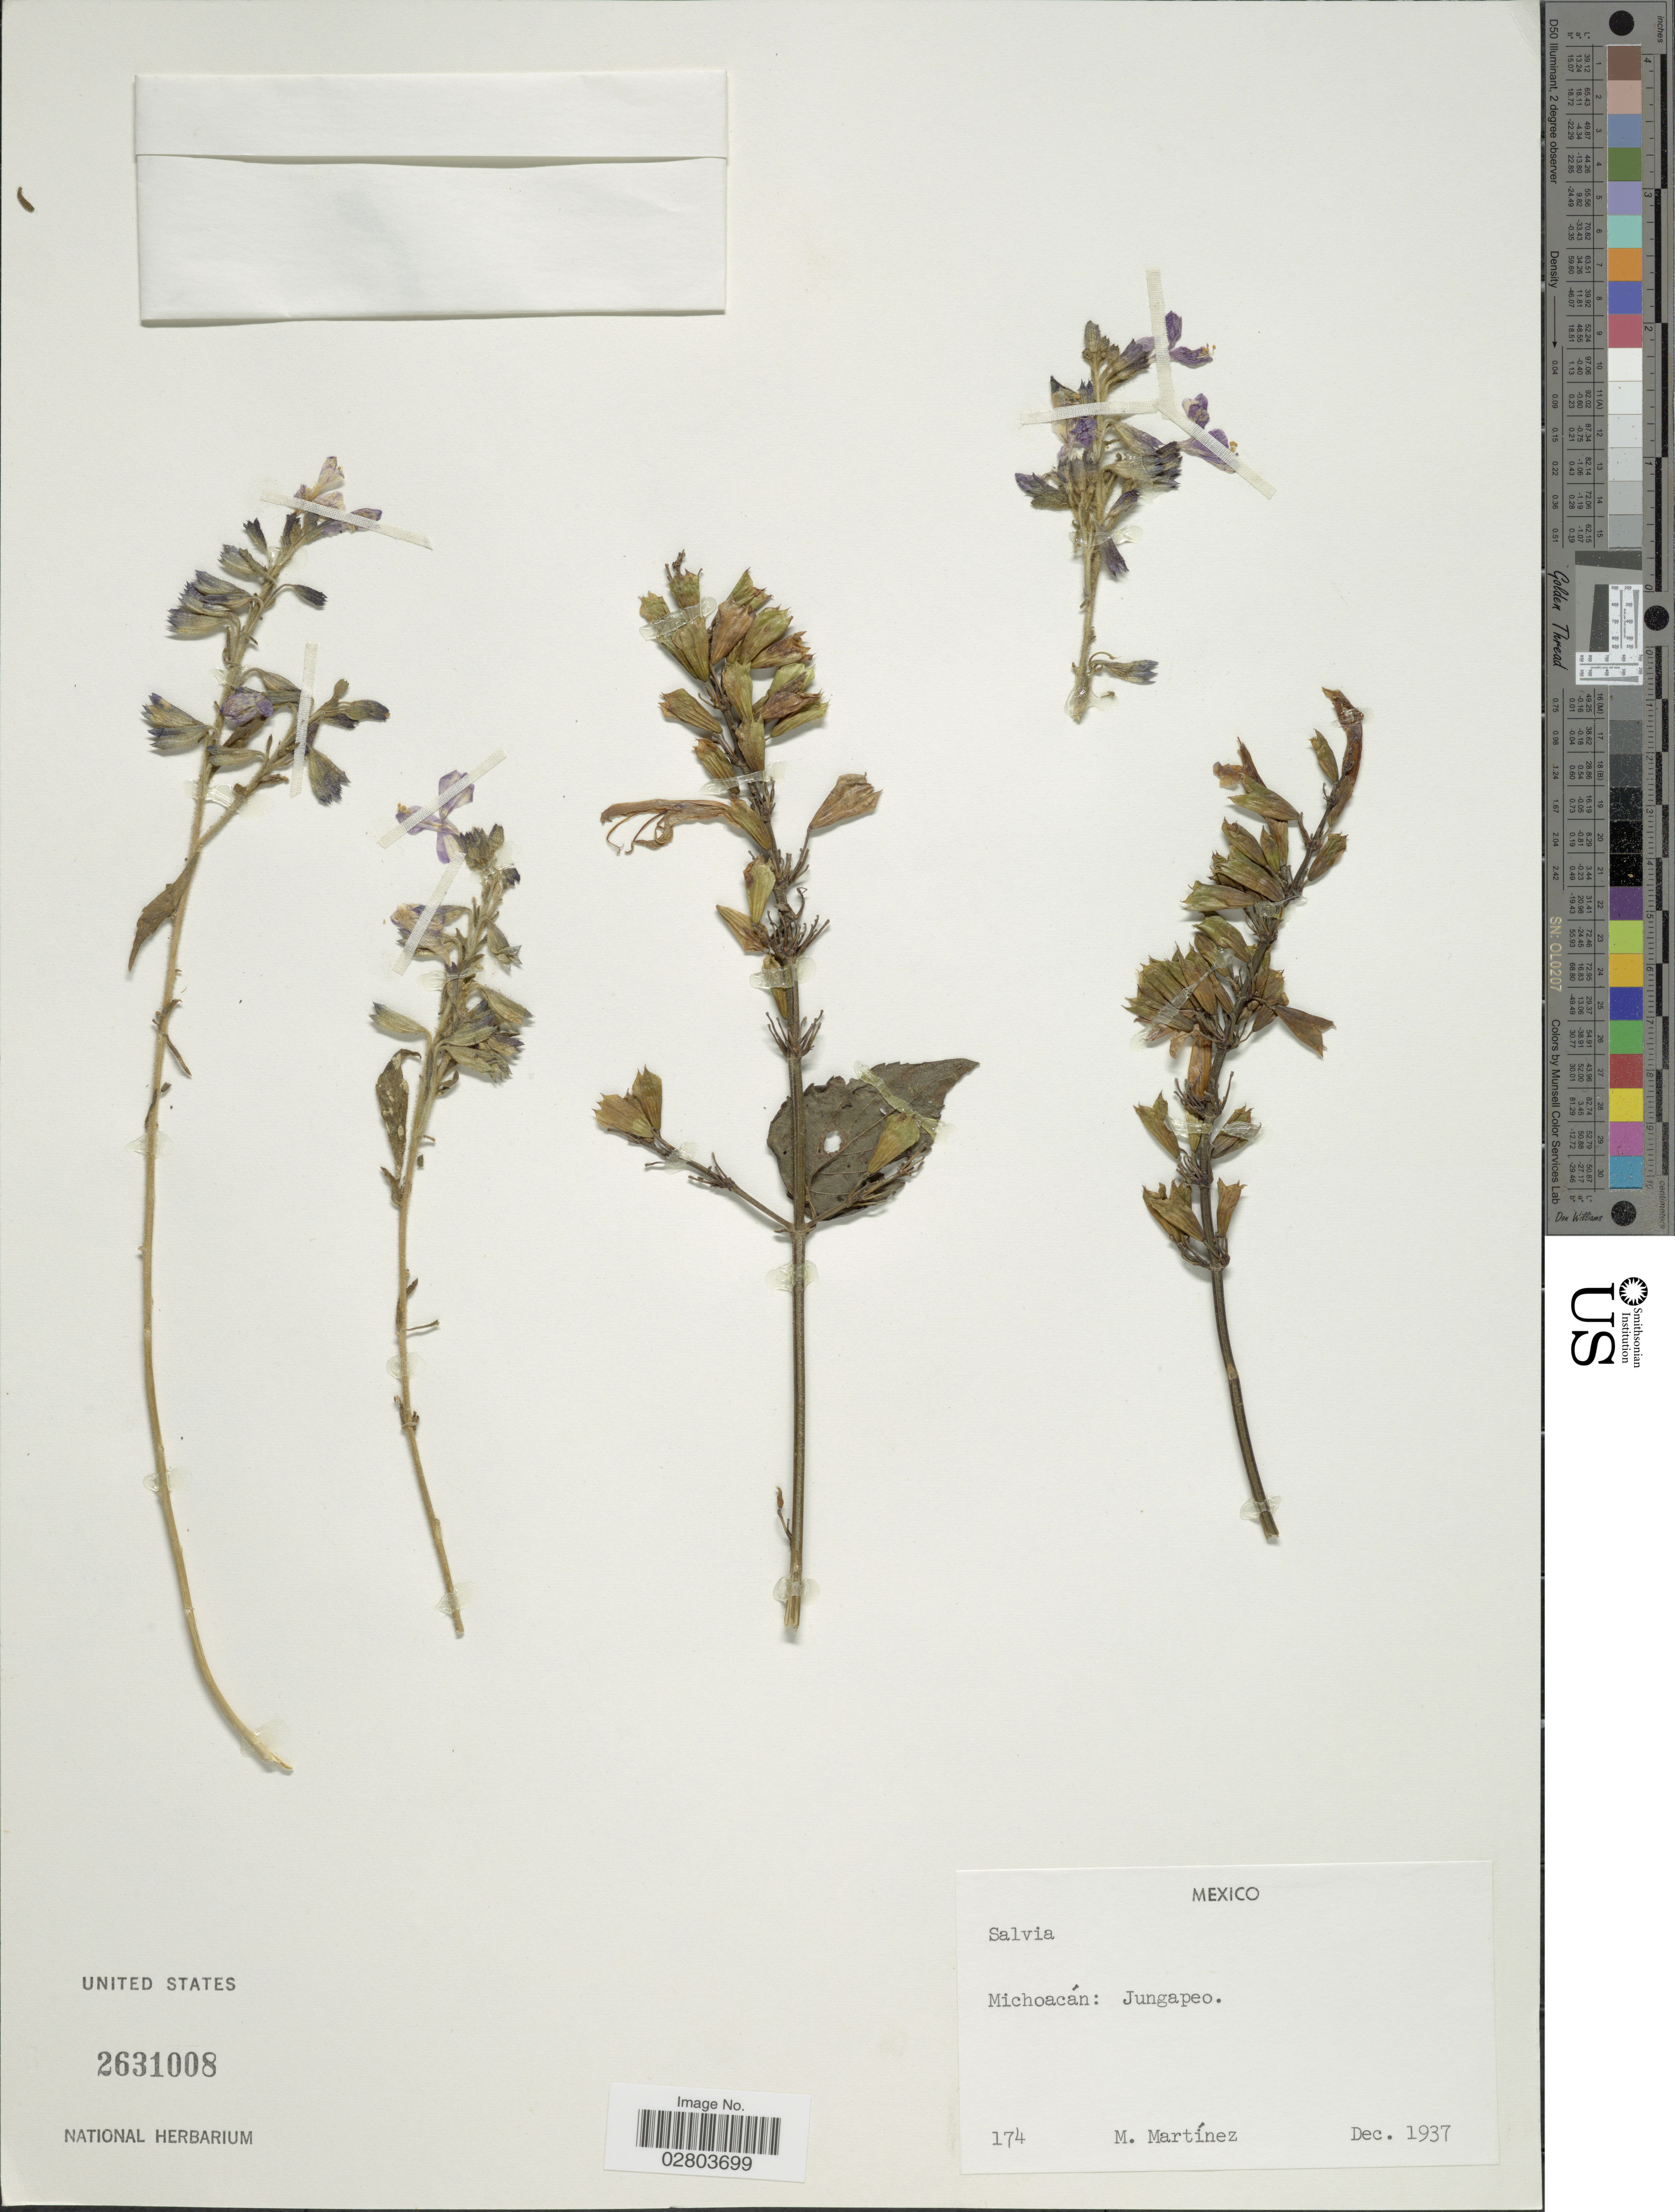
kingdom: Plantae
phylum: Tracheophyta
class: Magnoliopsida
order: Lamiales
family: Lamiaceae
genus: Salvia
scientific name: Salvia sp.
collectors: M. Martinez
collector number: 174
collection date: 1937-12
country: Mexico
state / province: Michoacán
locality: Michoacán: Jungapeo.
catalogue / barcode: US 2631008